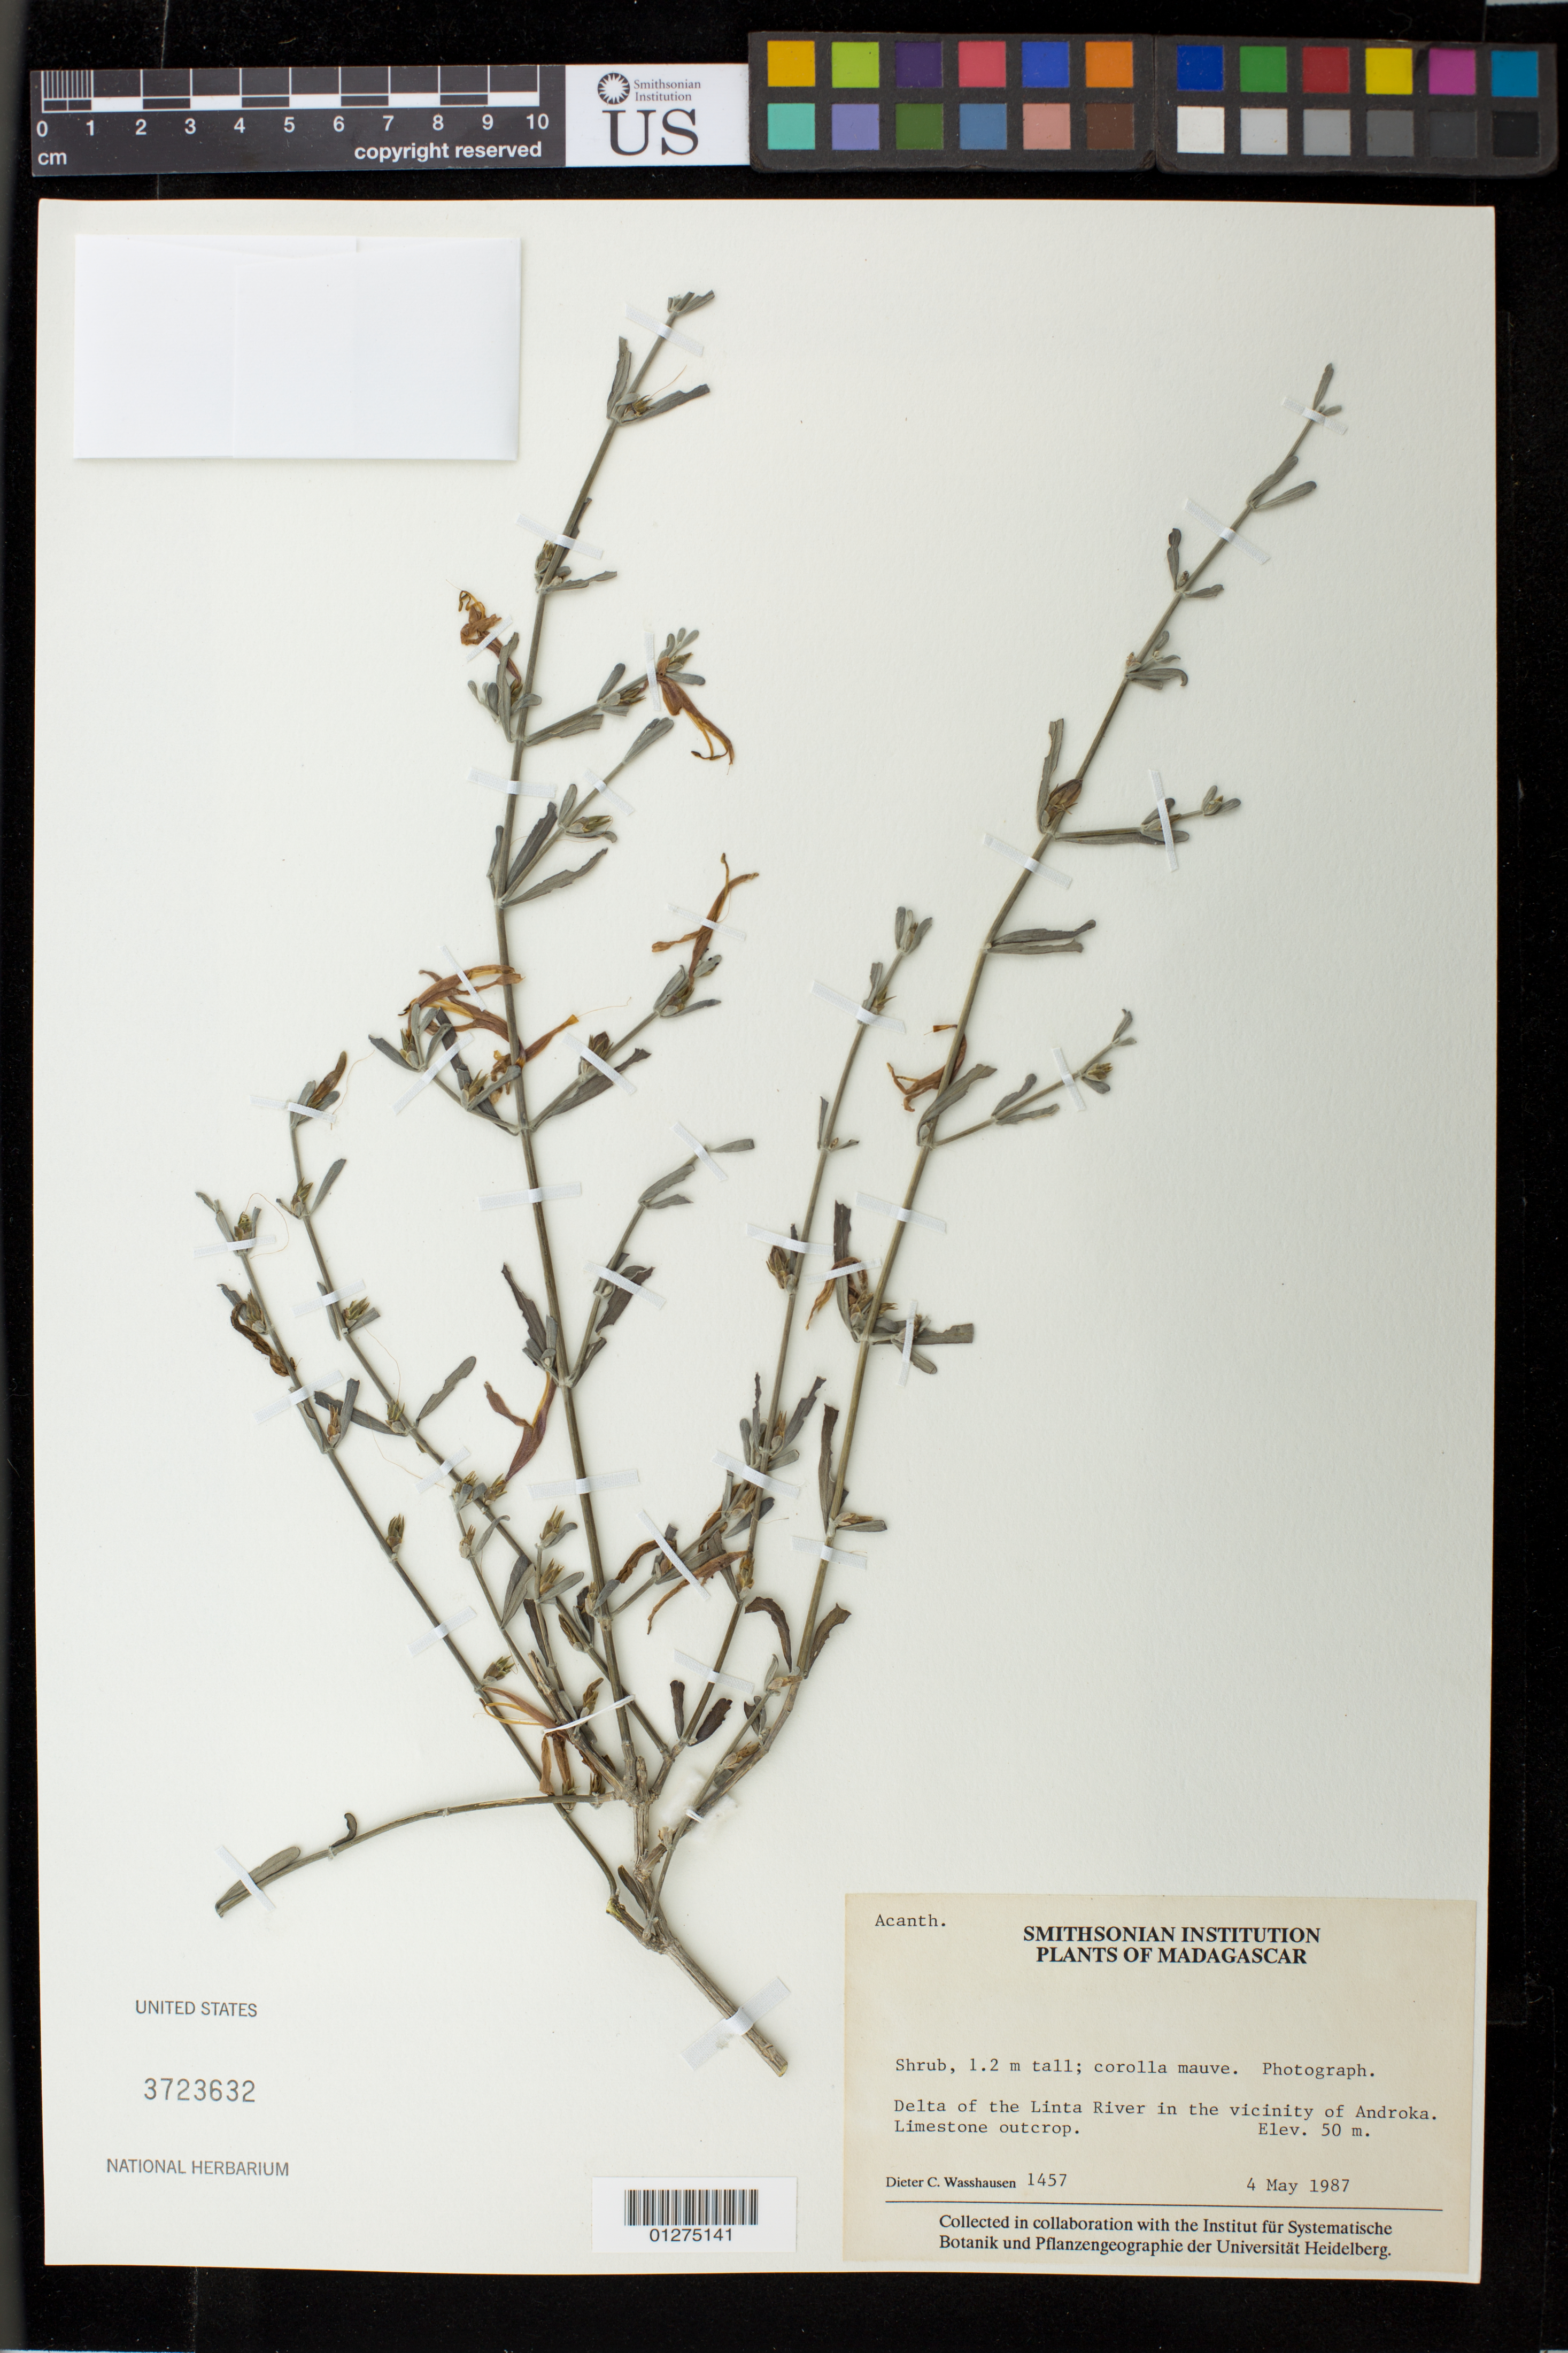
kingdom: Plantae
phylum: Tracheophyta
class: Magnoliopsida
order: Lamiales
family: Acanthaceae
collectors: D. C. Wasshausen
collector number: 1457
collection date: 1987-05-04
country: Madagascar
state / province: Atsimo-Andrefana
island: Madagascar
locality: Linta River delta, in the vicinity of Androka. Ampanihy.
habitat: limestone outcrop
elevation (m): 50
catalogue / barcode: US 3723632